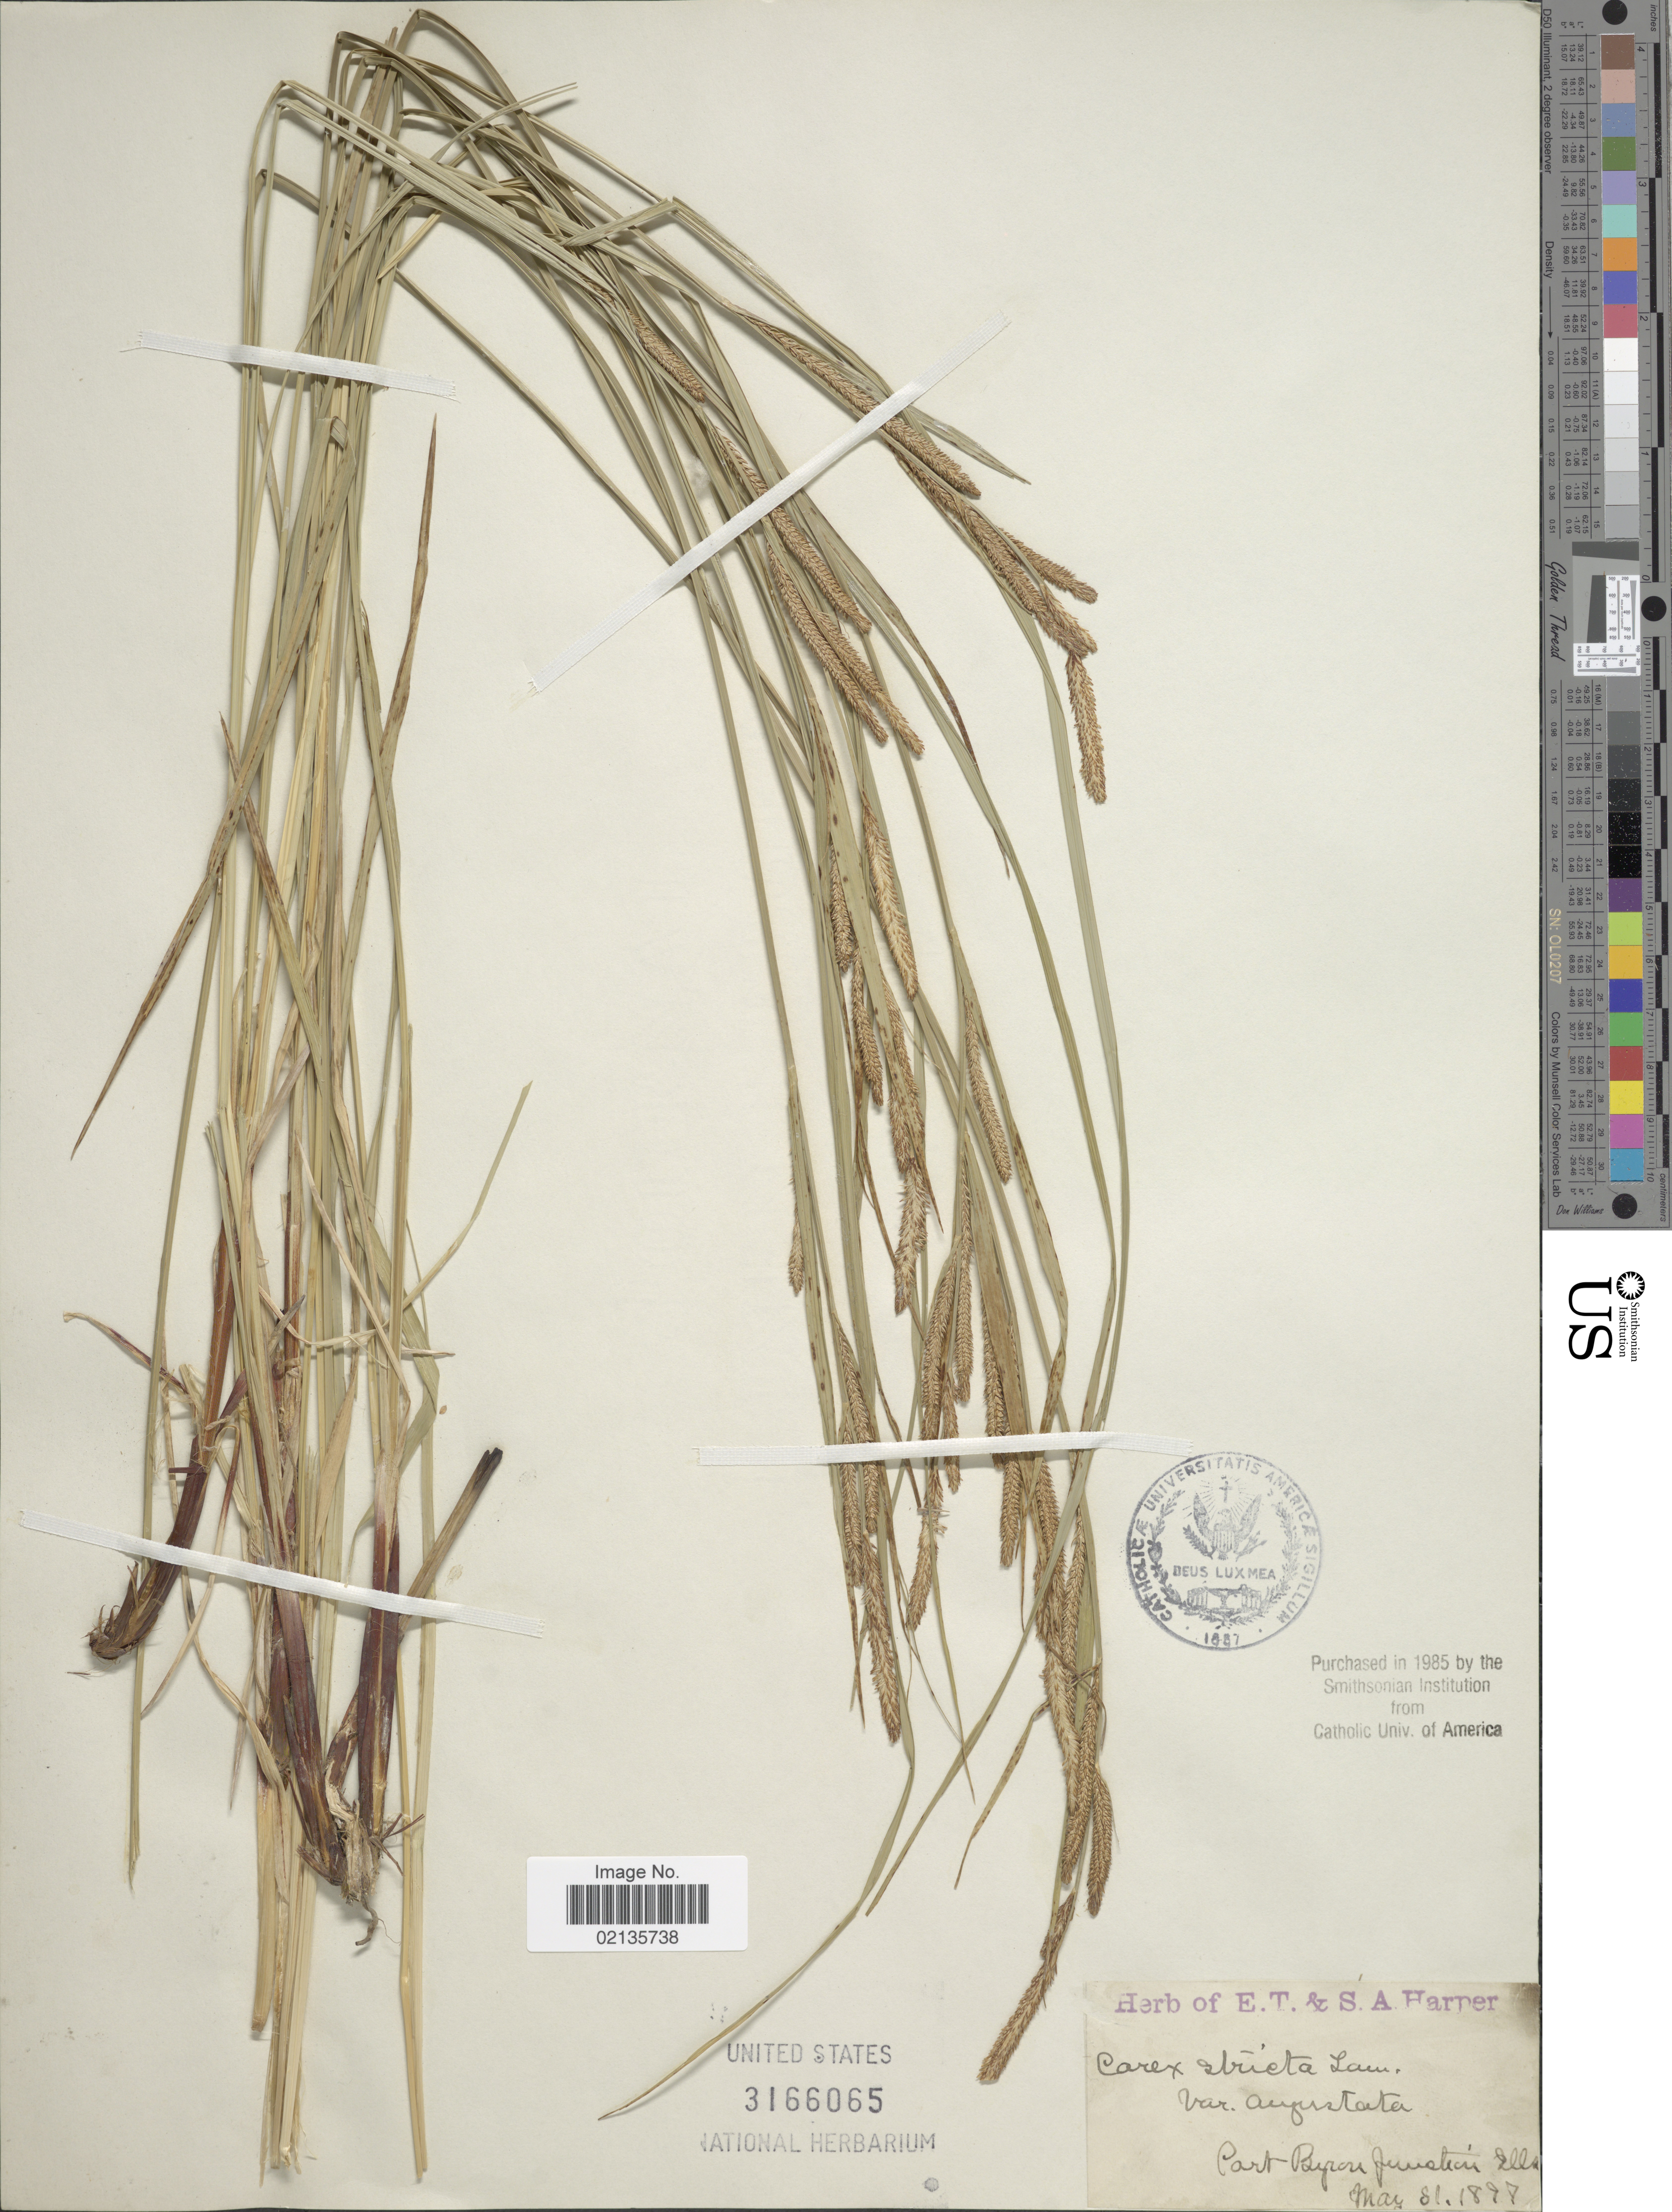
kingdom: Plantae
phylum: Tracheophyta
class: Liliopsida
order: Poales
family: Cyperaceae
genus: Carex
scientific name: Carex stricta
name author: Lam.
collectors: ex herb. E. T. & S. A. Harper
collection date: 1897-05-01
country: United States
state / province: Illinois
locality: Port Biyou Junction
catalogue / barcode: US 3166065